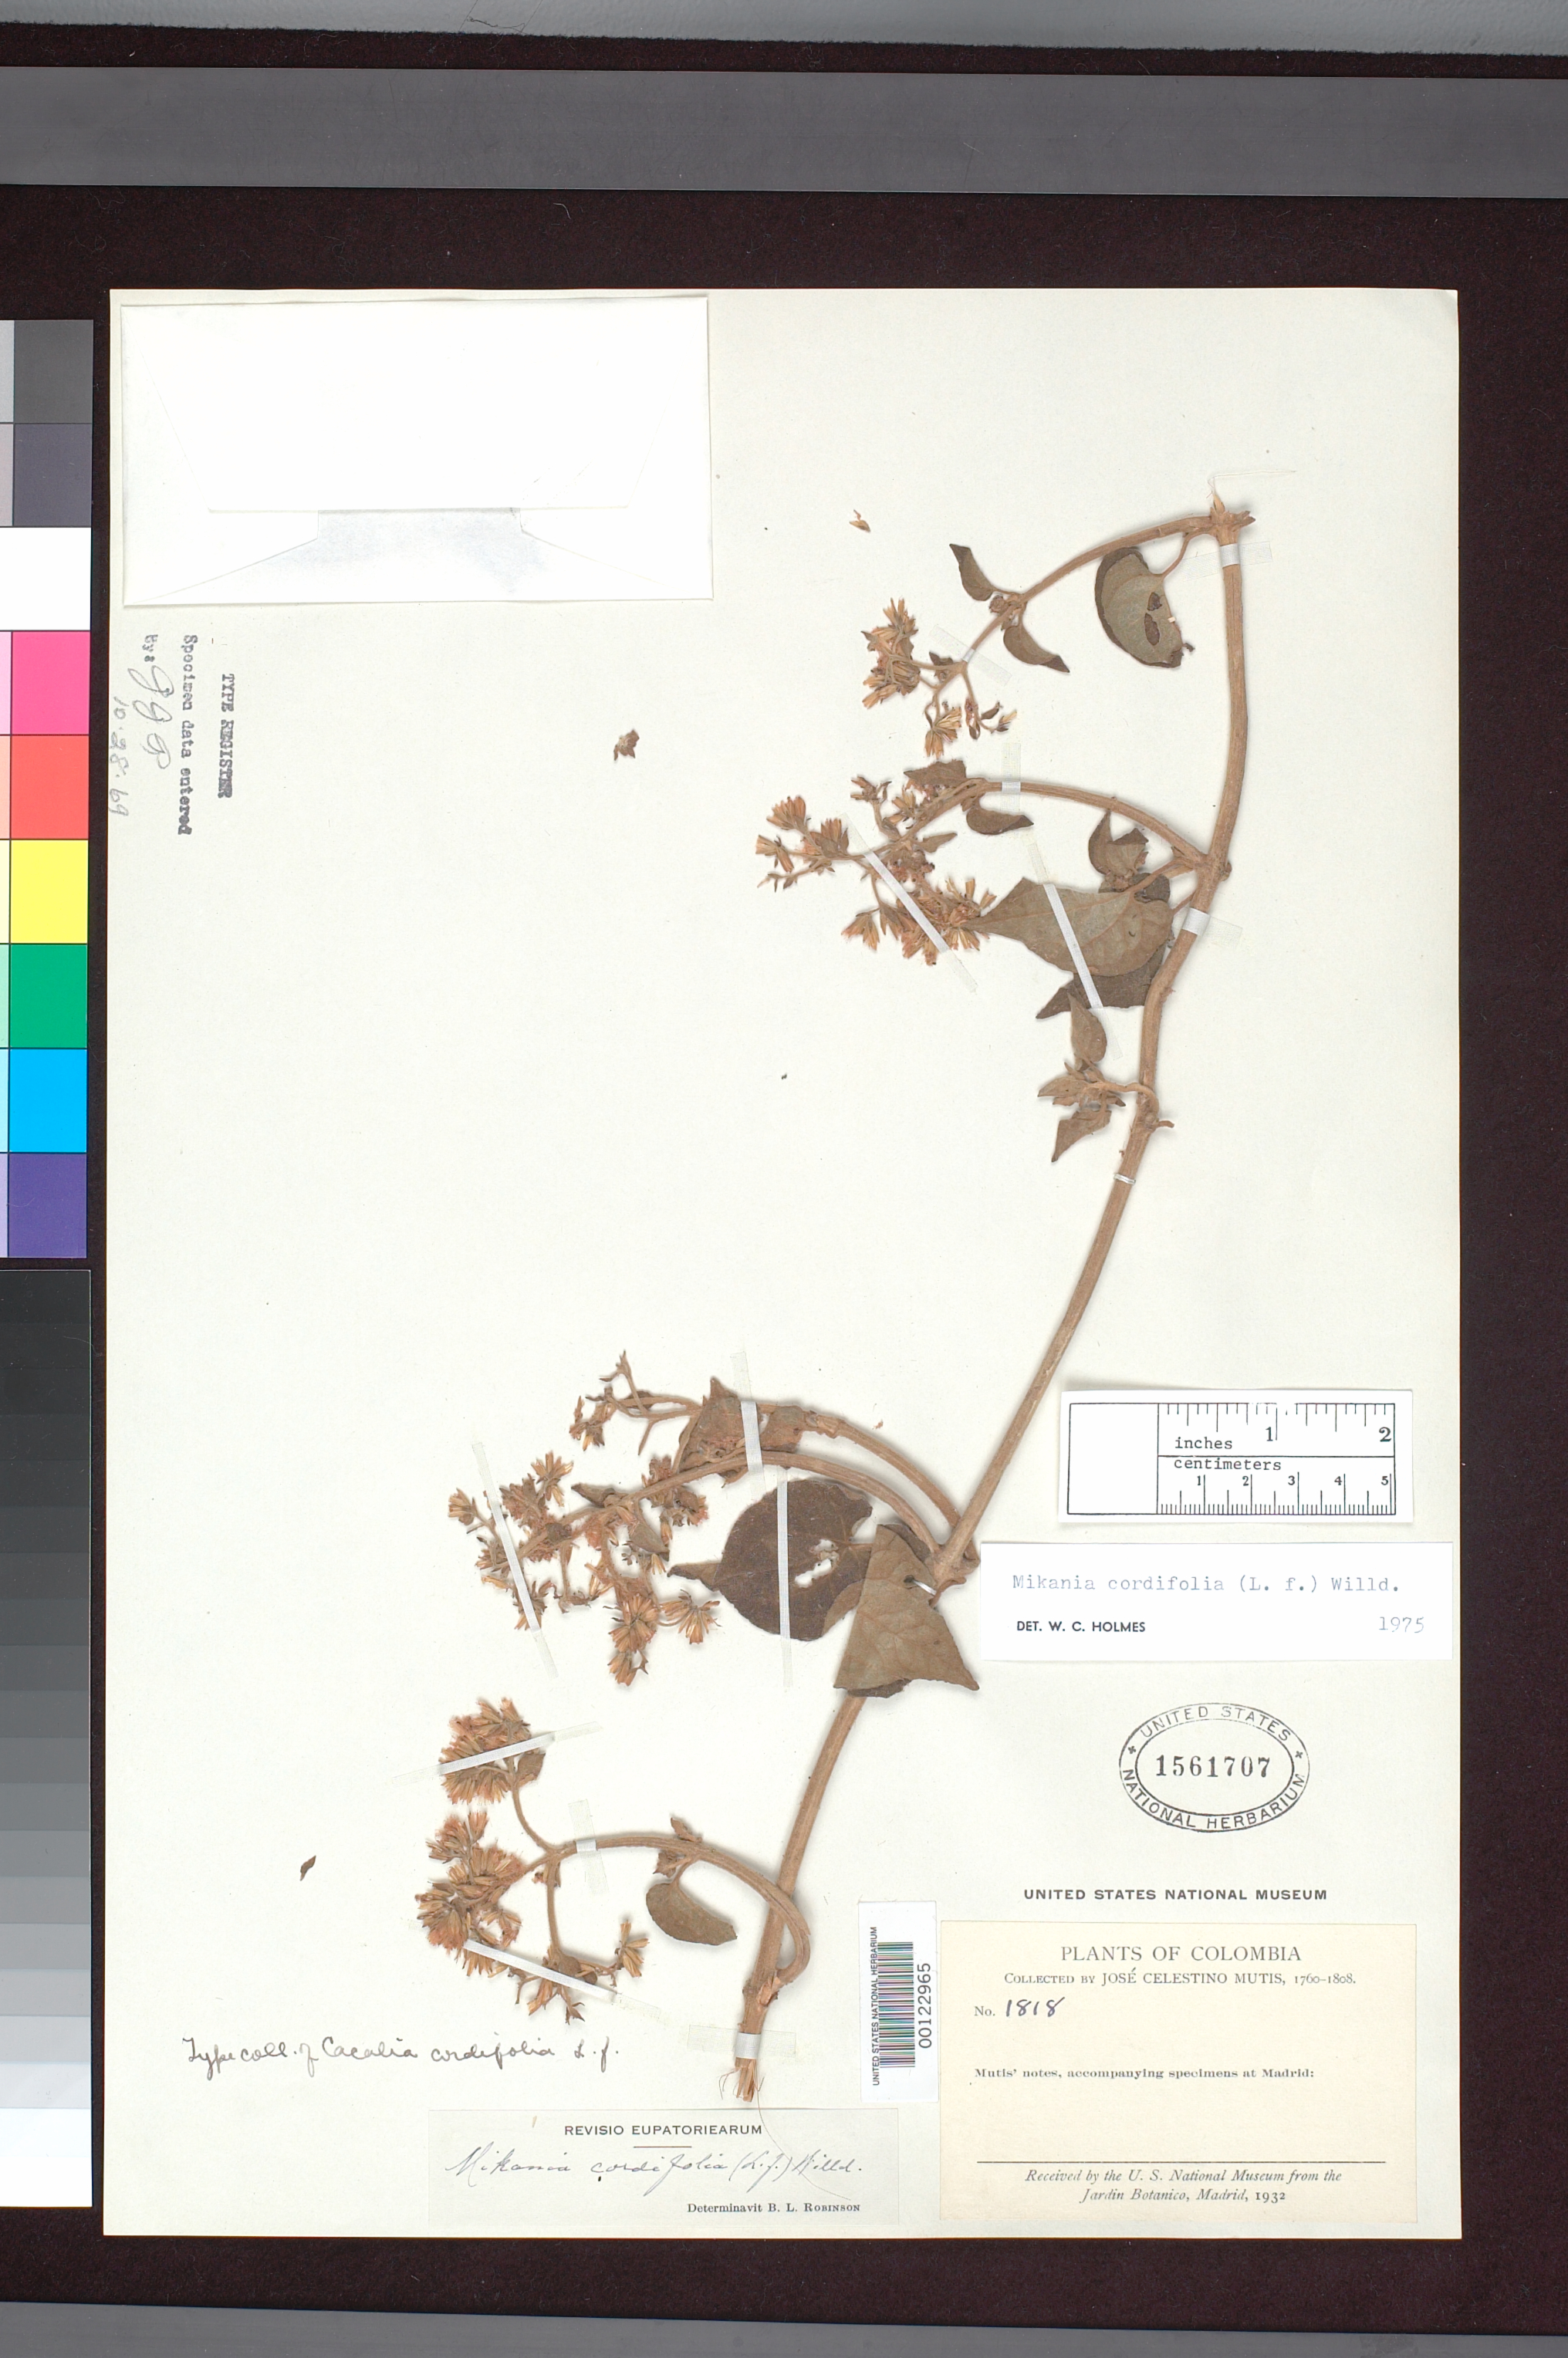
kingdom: Plantae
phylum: Tracheophyta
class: Magnoliopsida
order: Asterales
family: Asteraceae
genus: Cacalia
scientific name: Cacalia cordifolia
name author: L. f.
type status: Type Collection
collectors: J. C. B. Mutis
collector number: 1818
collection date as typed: to -- --- 1808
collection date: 1808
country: Colombia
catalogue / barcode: US 1561707